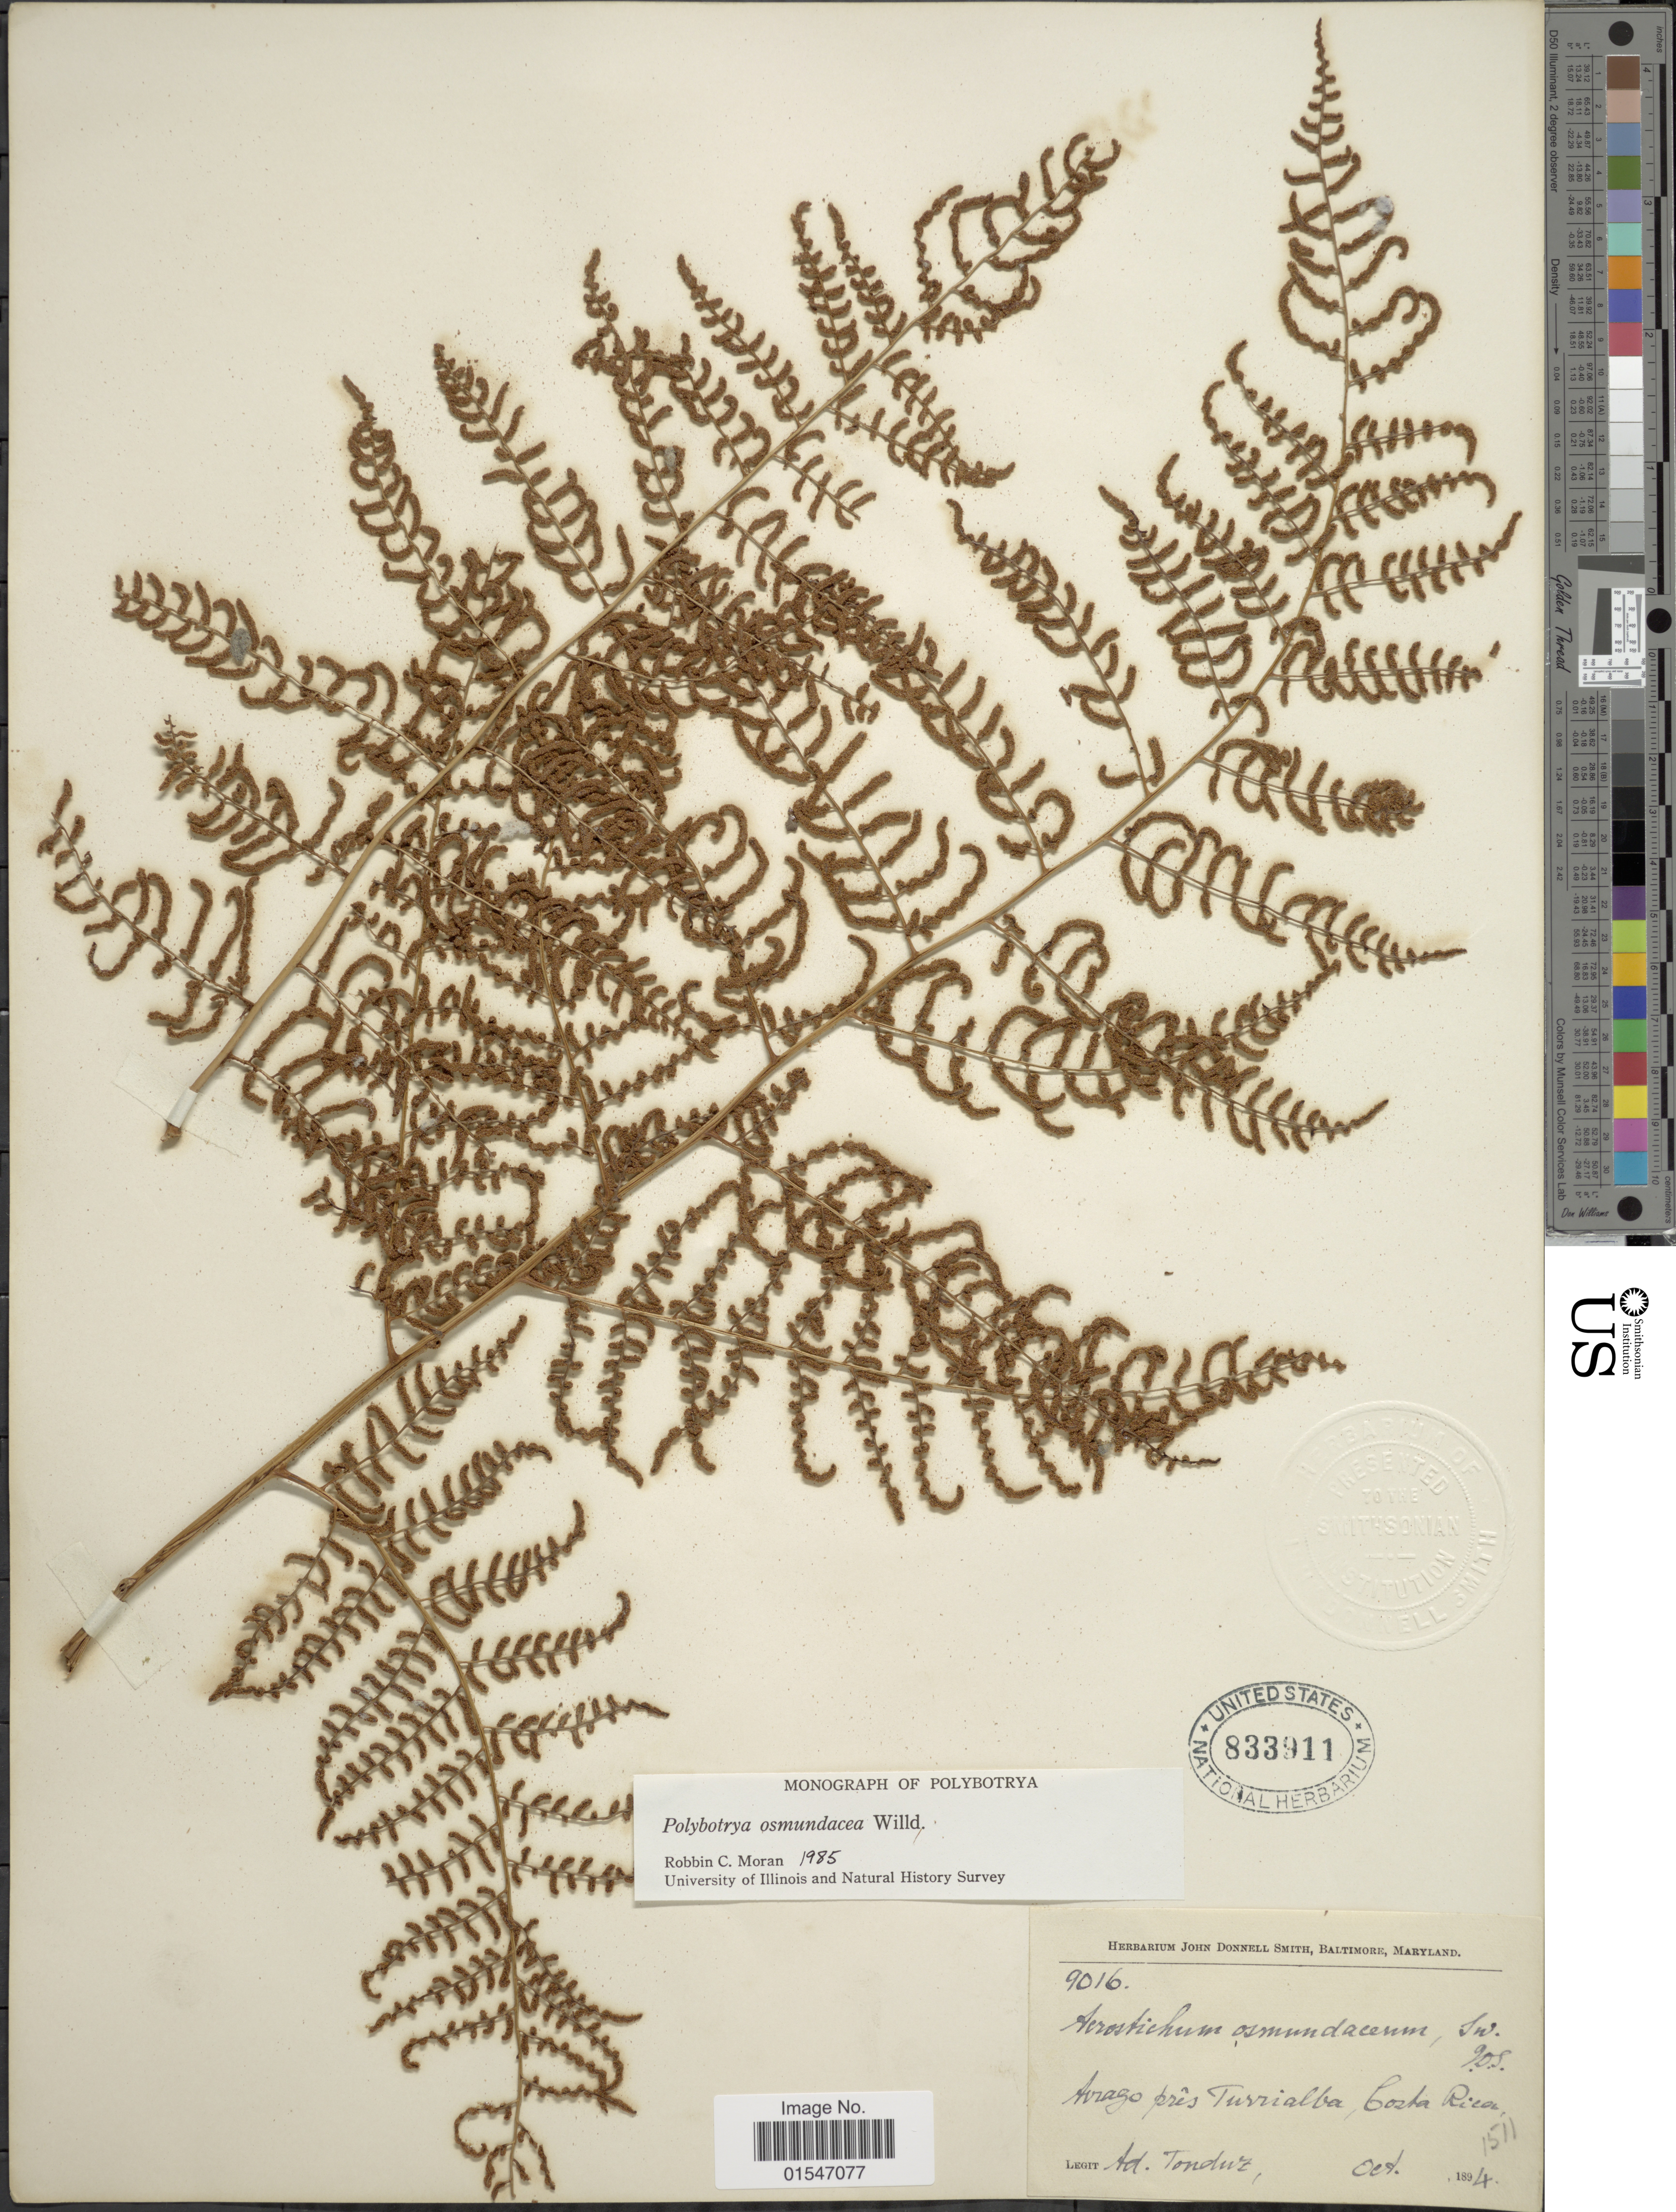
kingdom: Plantae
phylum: Tracheophyta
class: Polypodiopsida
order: Polypodiales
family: Dryopteridaceae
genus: Polybotrya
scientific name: Polybotrya osmundacea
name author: Humb. & Bonpl. ex Willd.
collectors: A. Tonduz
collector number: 9016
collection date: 1894-10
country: Costa Rica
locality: Arago pres Turrialba, Costa Rica.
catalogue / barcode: US 833911